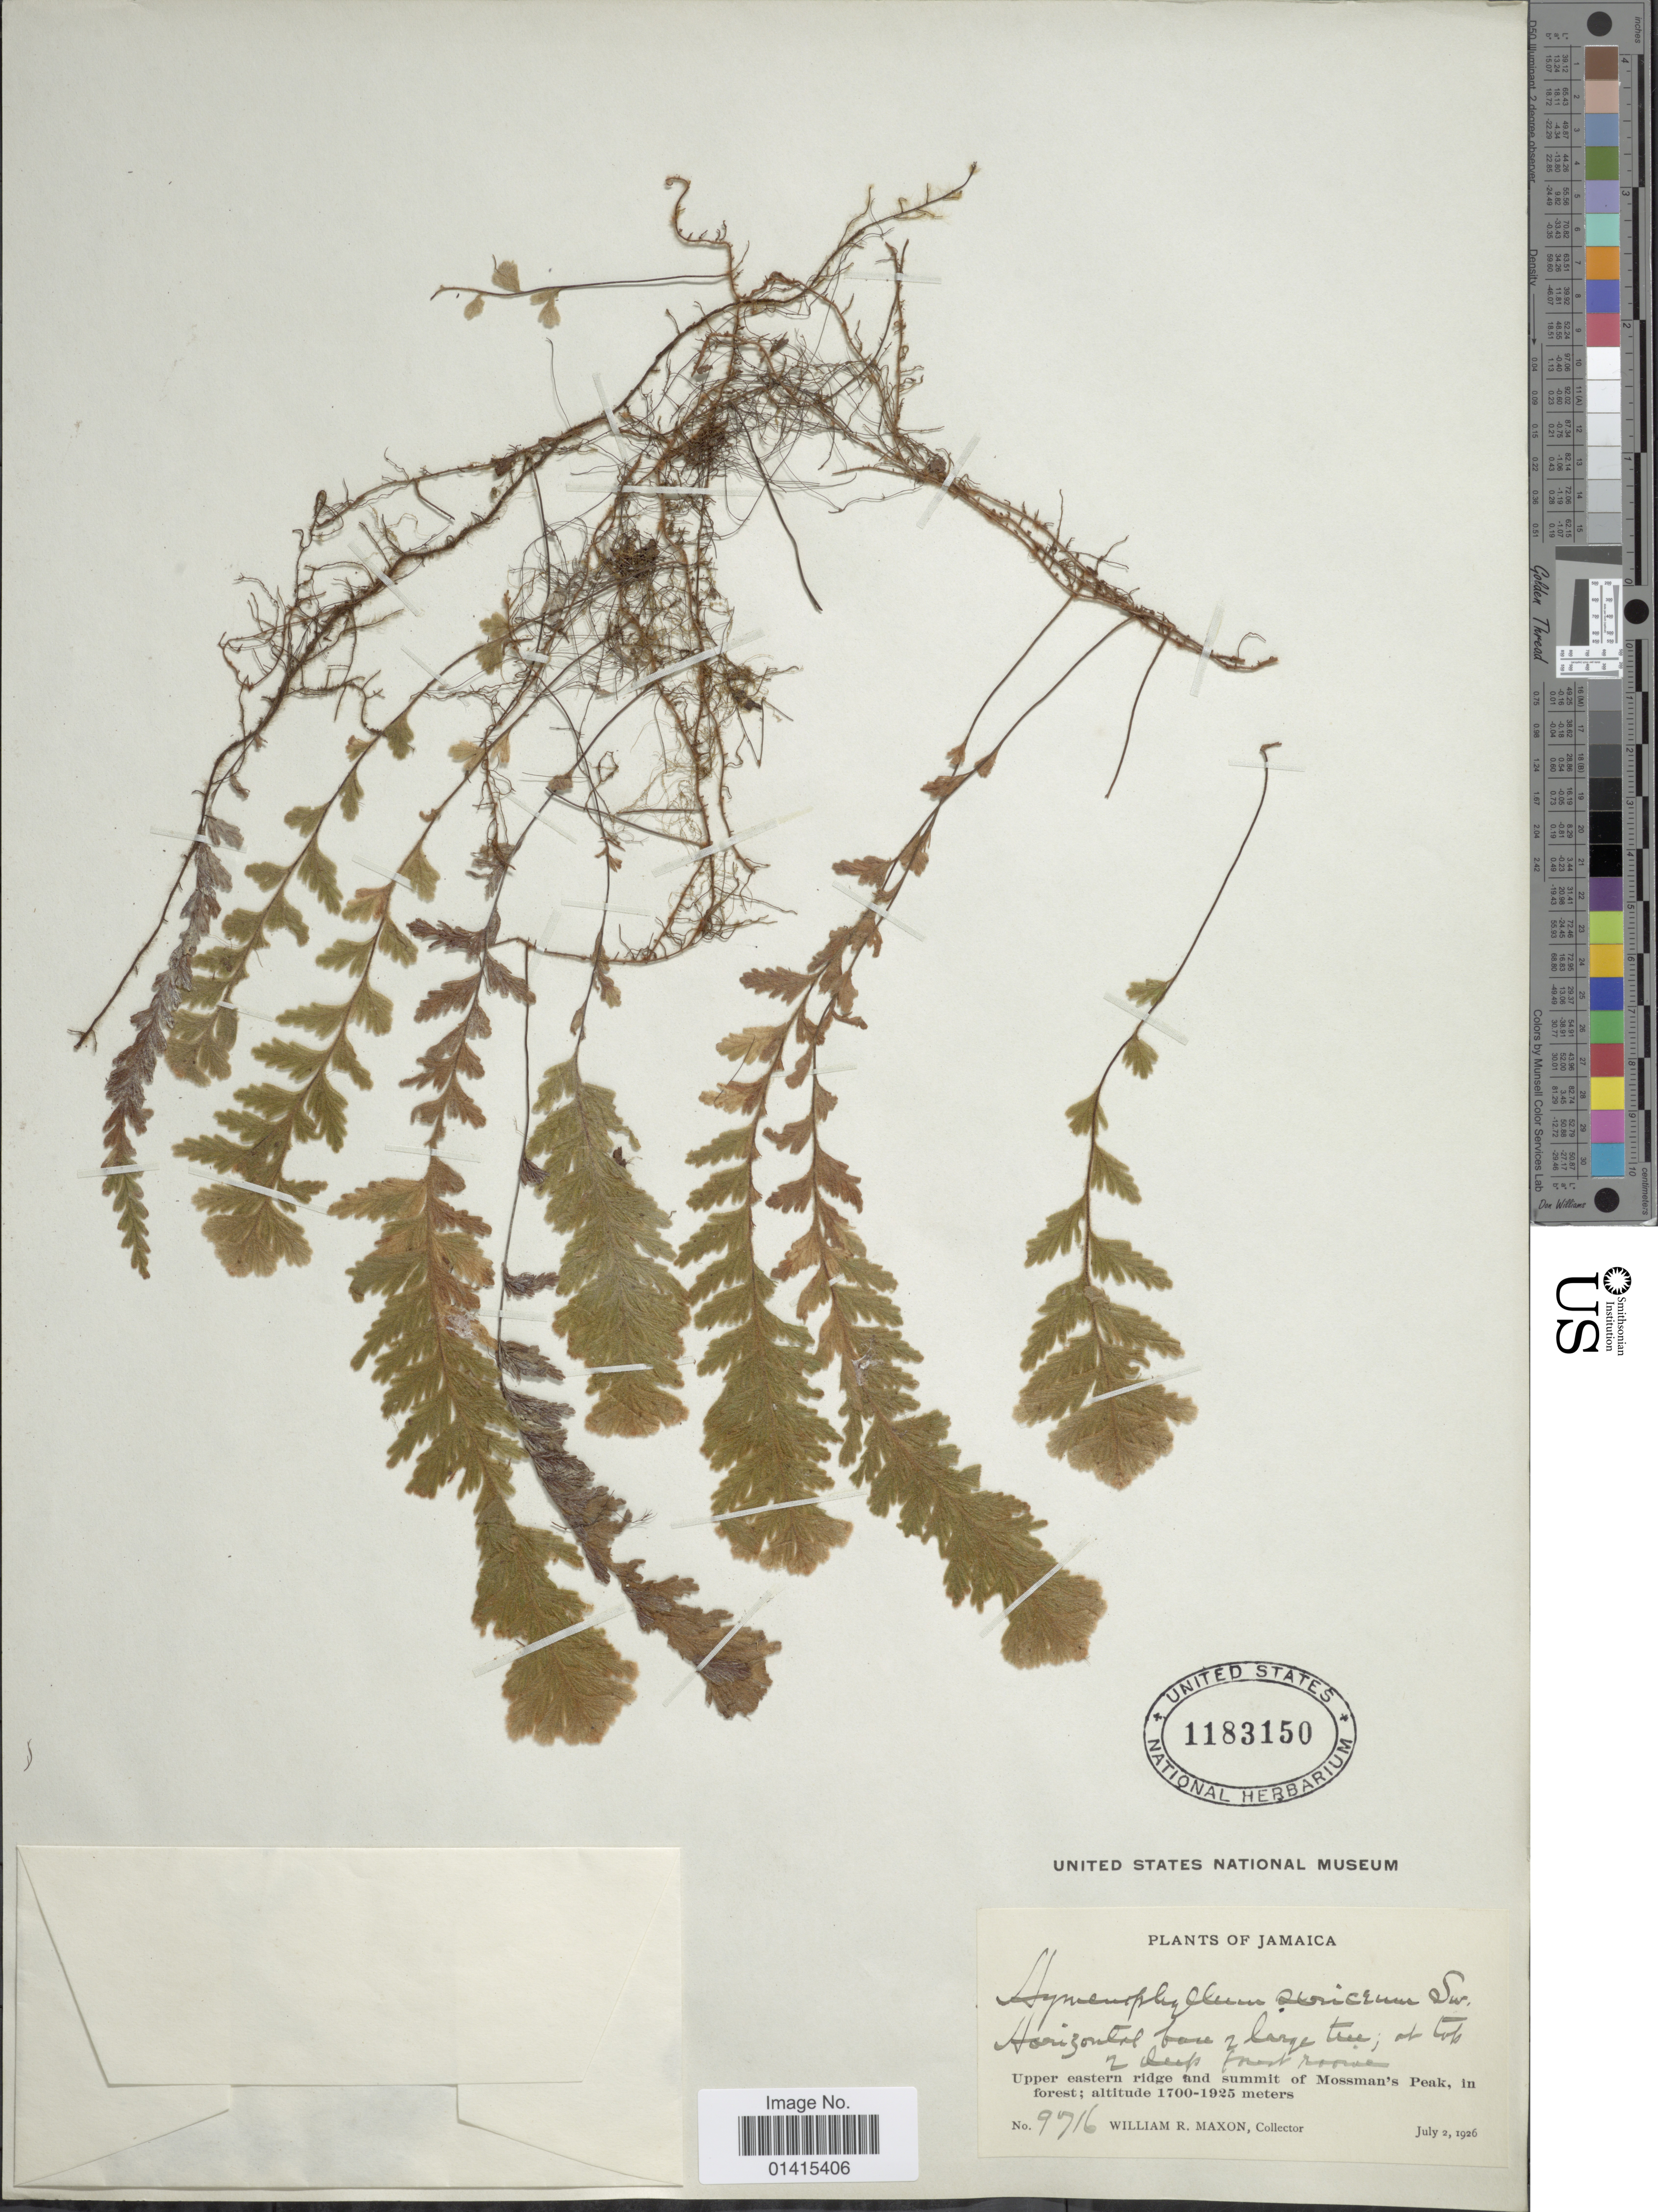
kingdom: Plantae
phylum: Tracheophyta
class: Polypodiopsida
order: Hymenophyllales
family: Hymenophyllaceae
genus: Hymenophyllum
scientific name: Hymenophyllum sericeum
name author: Sw. in Schrad.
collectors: W. R. Maxon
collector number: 9716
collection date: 1926-07-02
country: Jamaica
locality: Upper eastern ridge and summit of Mossman's Peak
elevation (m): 1700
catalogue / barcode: US 1183150